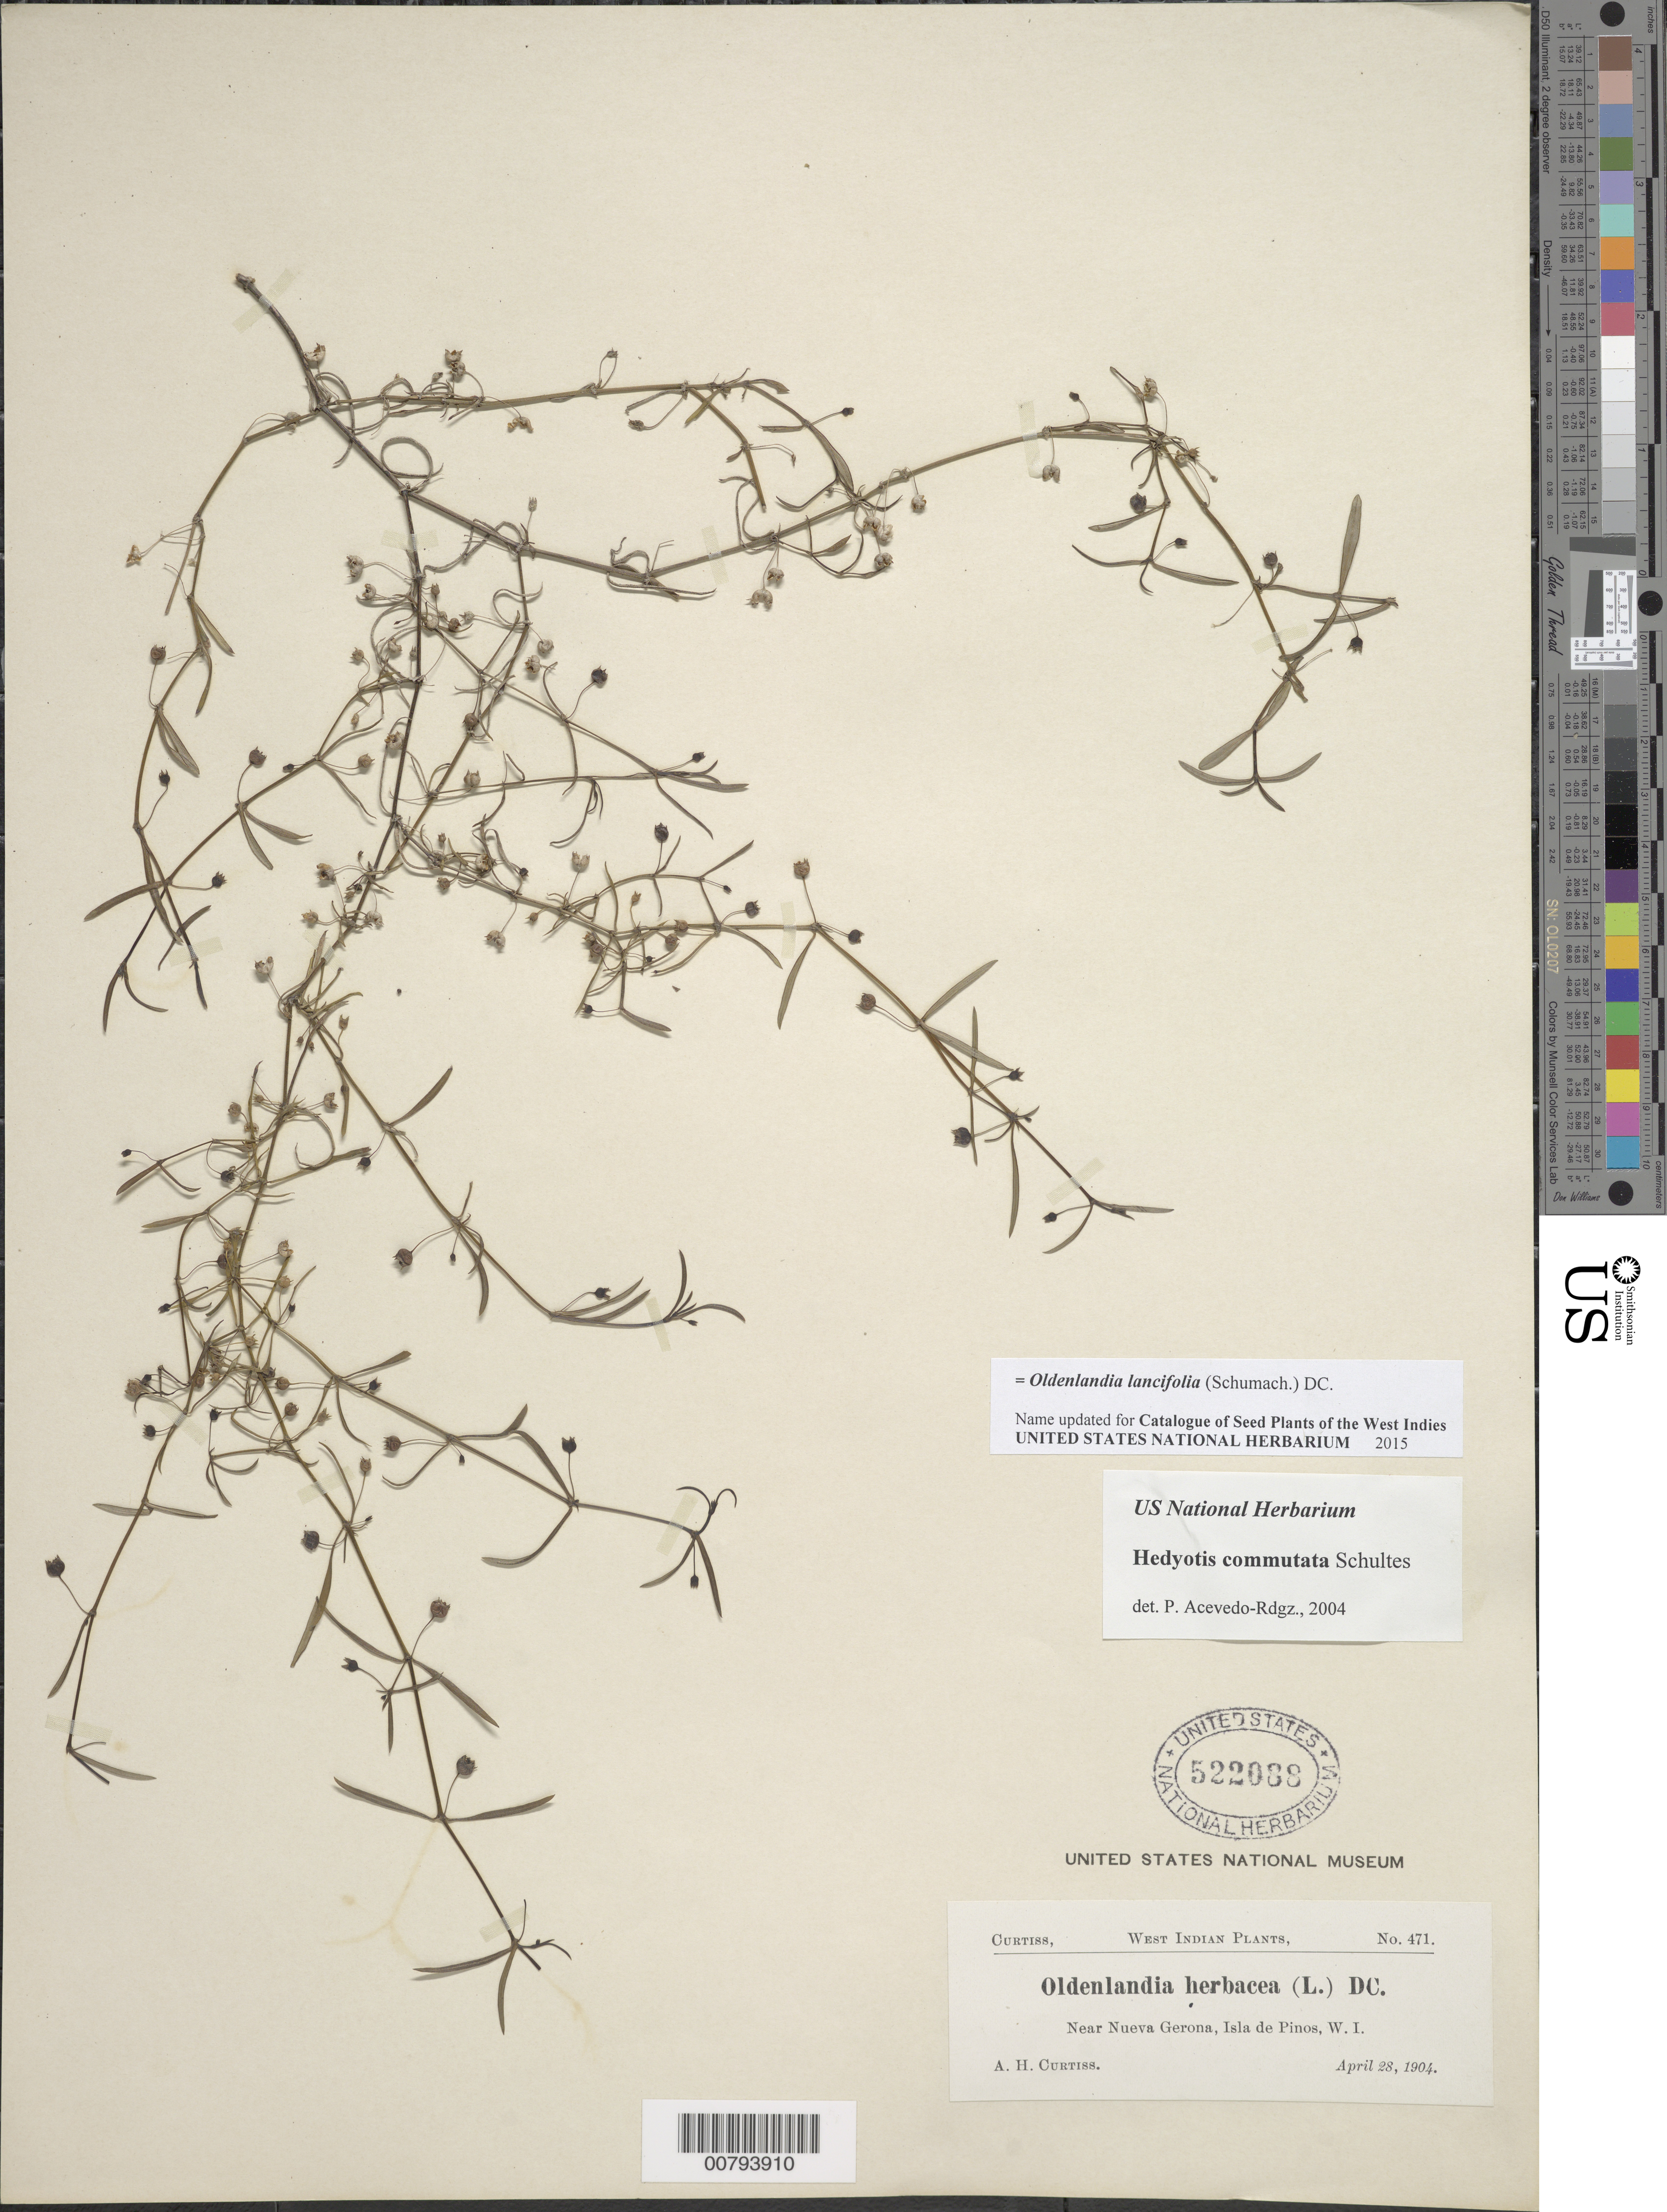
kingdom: Plantae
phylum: Tracheophyta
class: Magnoliopsida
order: Gentianales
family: Rubiaceae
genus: Oldenlandia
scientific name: Oldenlandia uniflora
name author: L.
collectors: A. H. Curtiss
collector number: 471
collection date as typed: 28 Apr 1904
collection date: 1904-04-28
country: Cuba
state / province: Isla de La Juventud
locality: Near Nueva Gerona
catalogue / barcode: US 522088